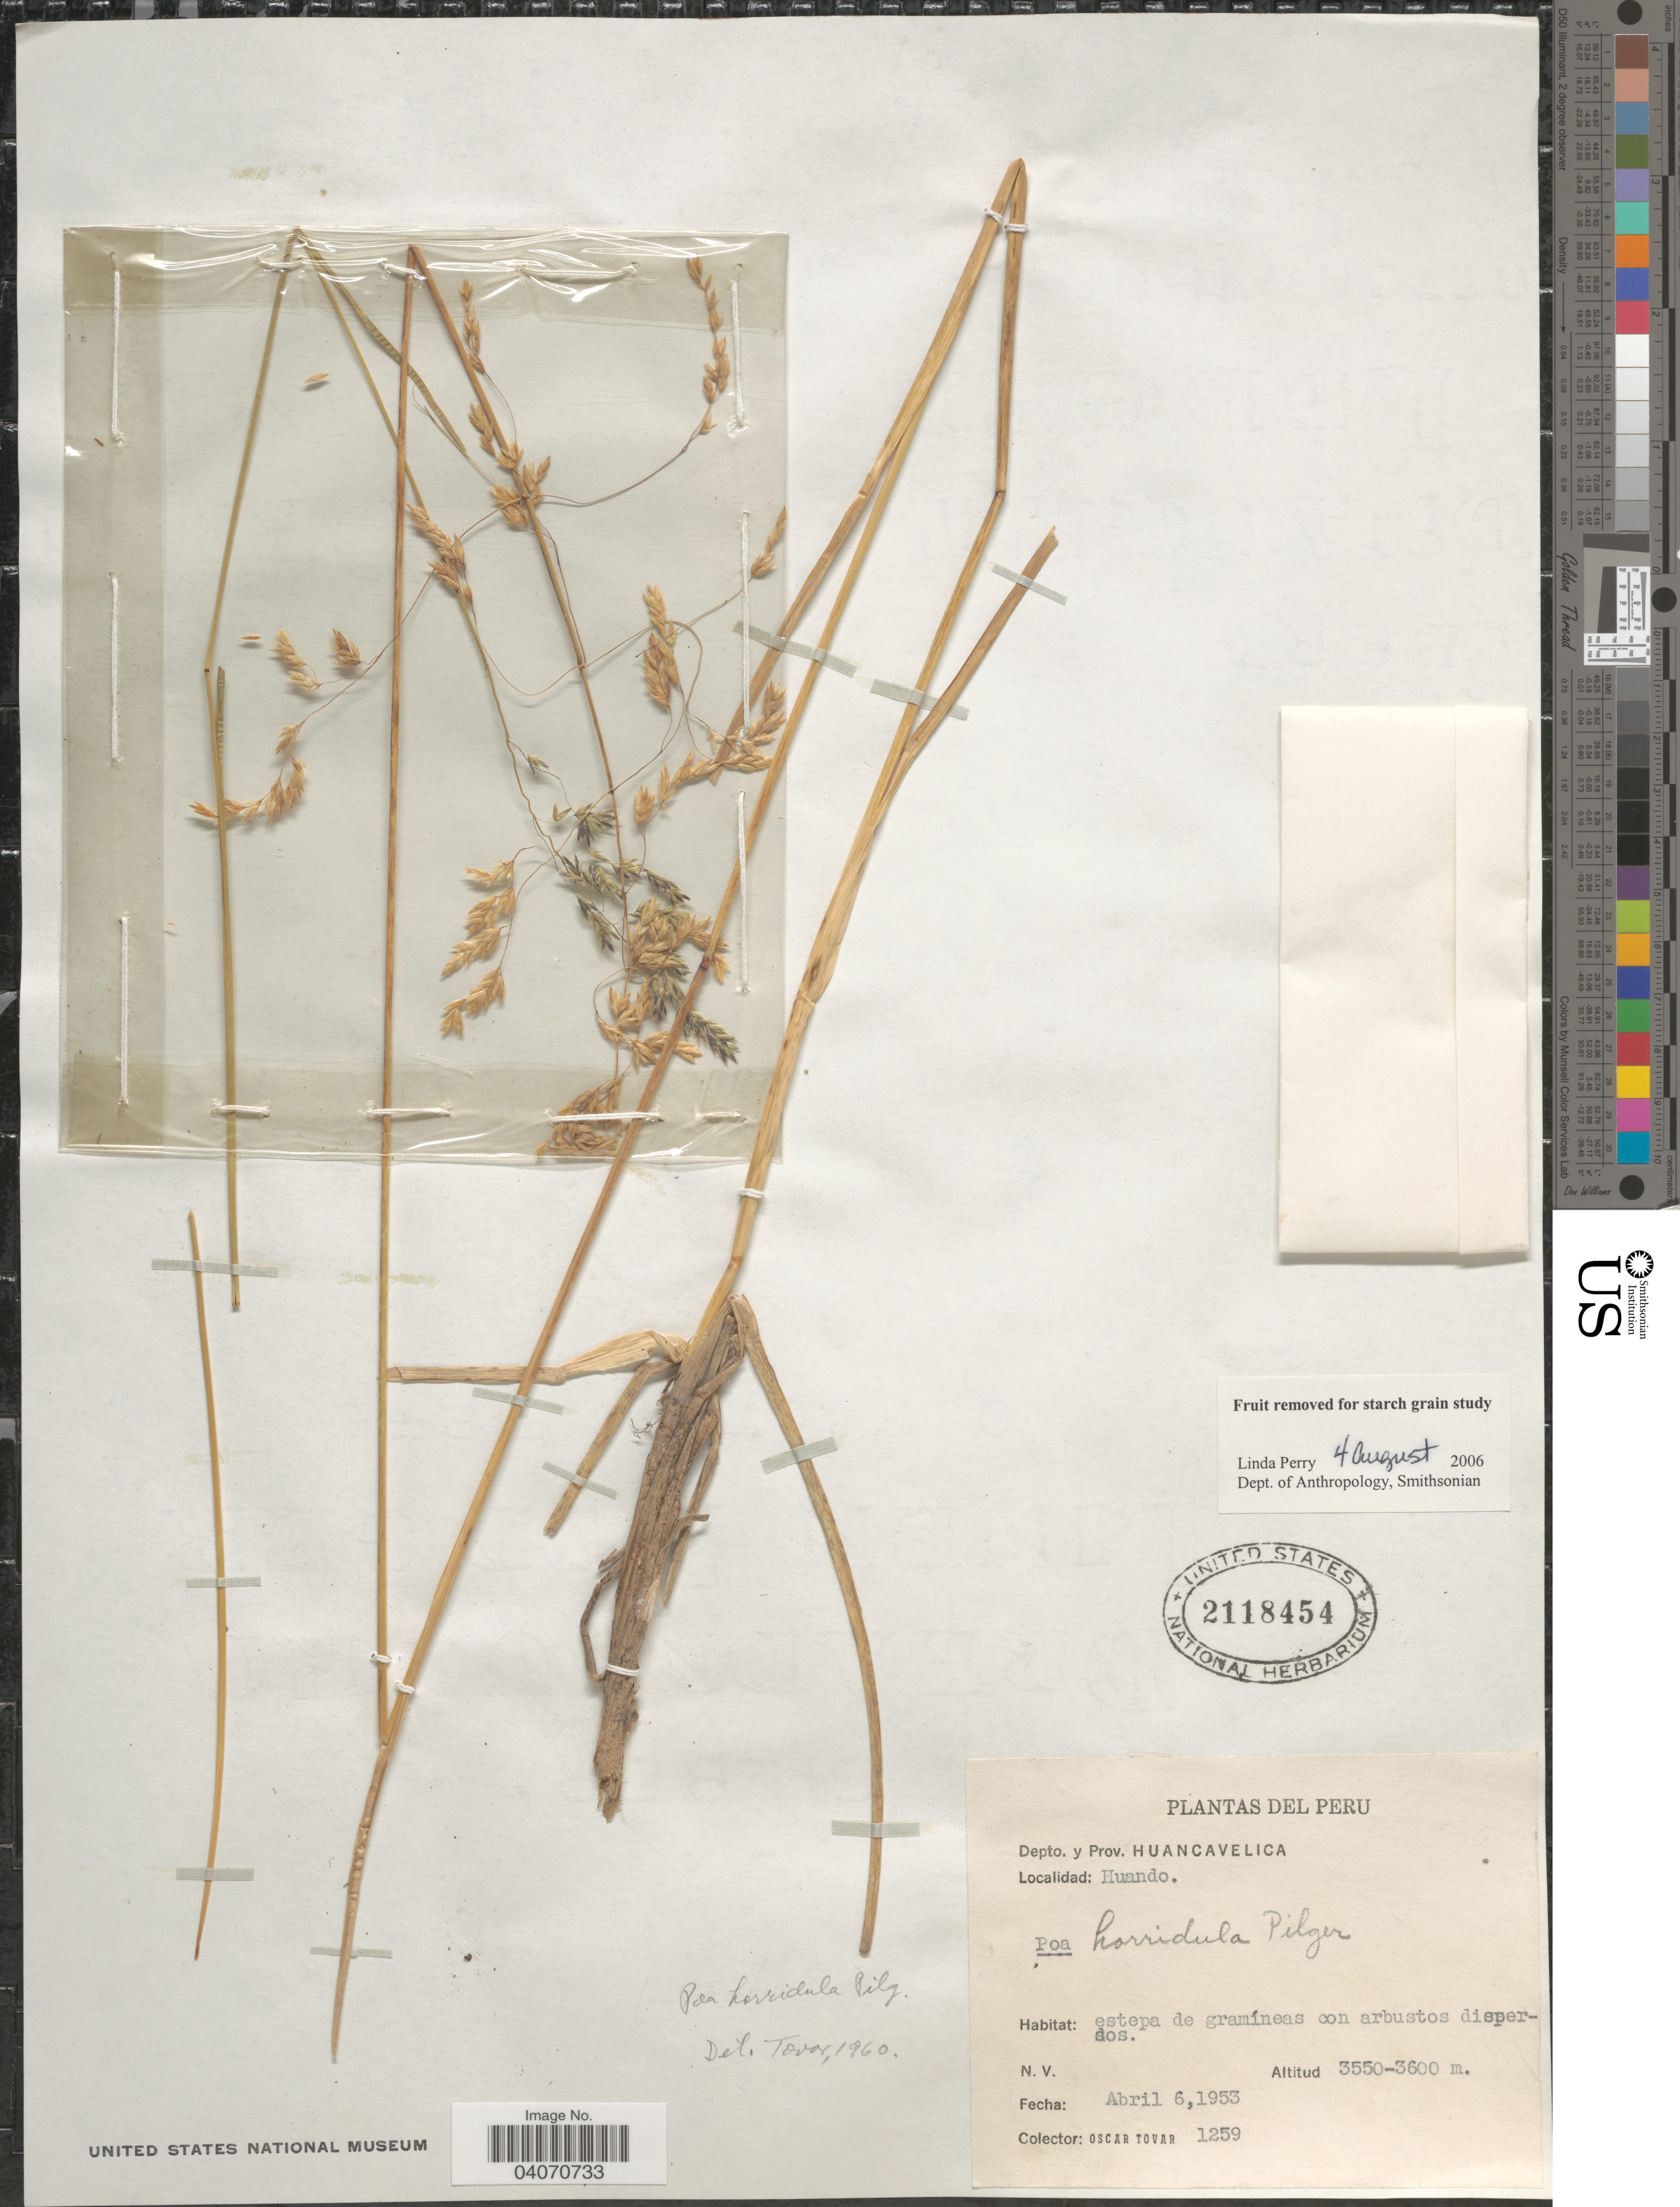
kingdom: Plantae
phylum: Tracheophyta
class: Liliopsida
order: Poales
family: Poaceae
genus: Poa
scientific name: Poa horridula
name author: Pilg.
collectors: Ó. Tovar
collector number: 1259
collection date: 1953-04-06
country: Peru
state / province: Huancavelica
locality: Depto. Huancavelica. Huando.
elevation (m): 3550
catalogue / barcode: US 2188454